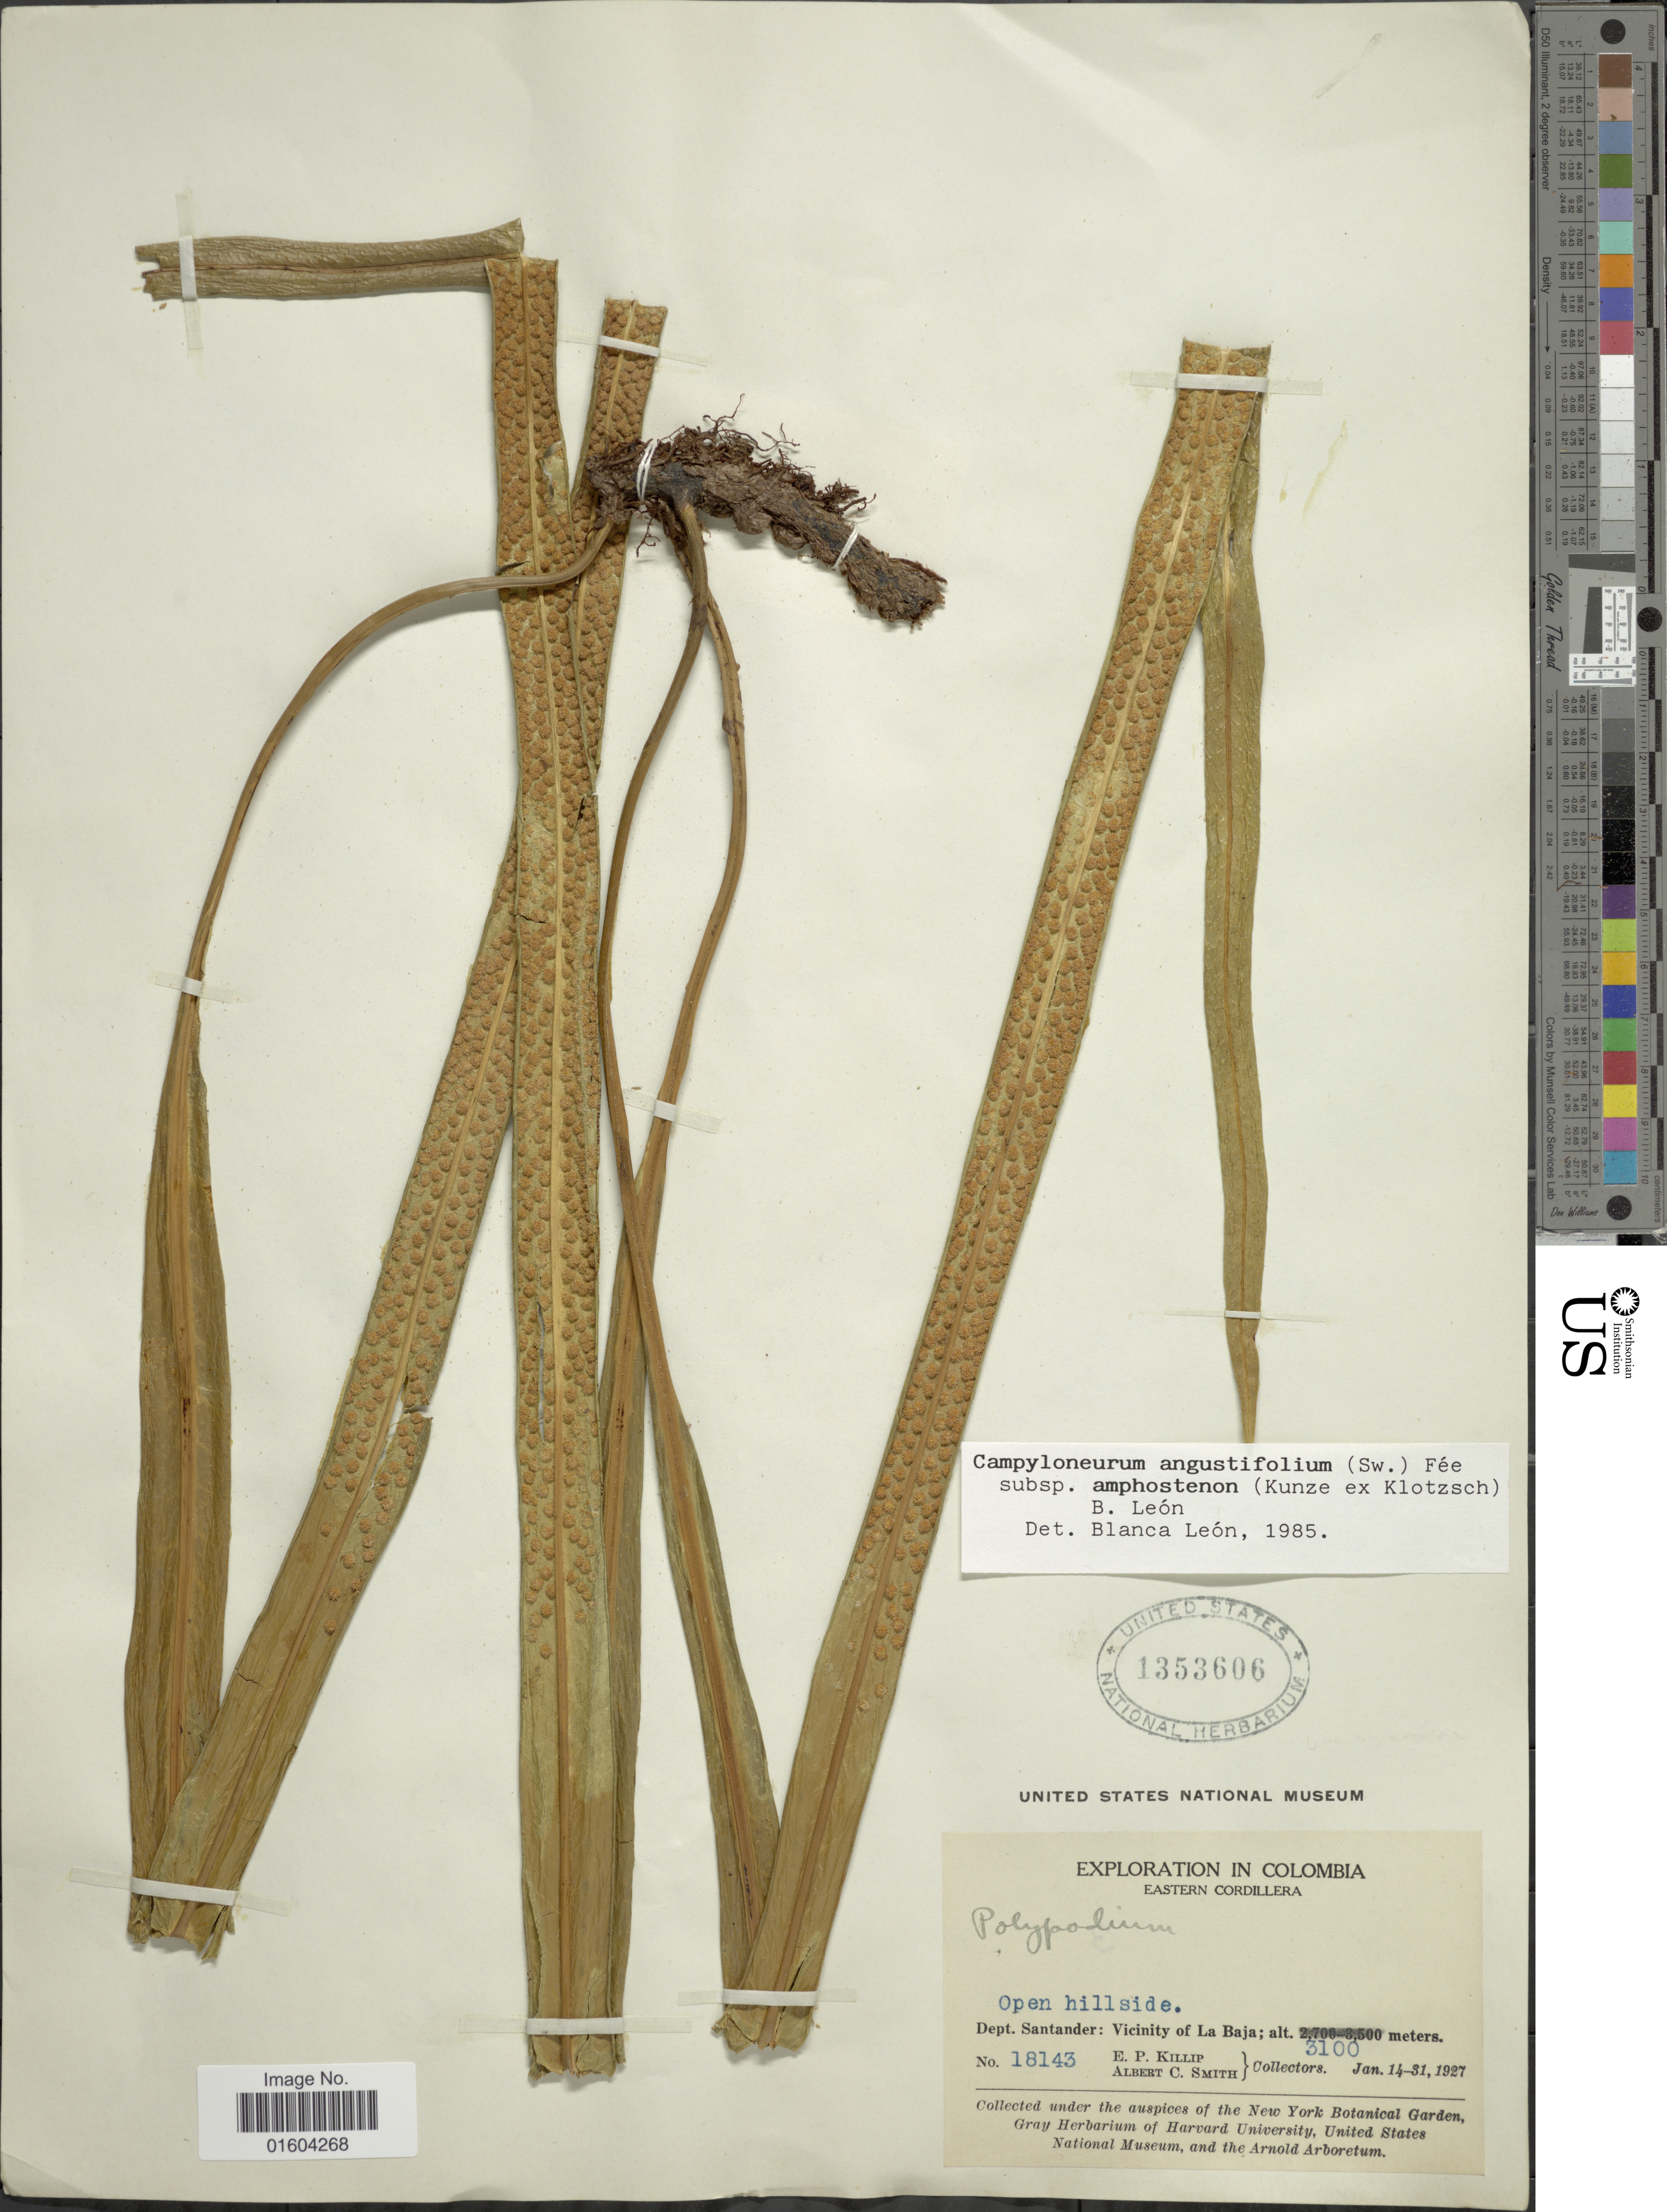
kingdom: Plantae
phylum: Tracheophyta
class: Polypodiopsida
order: Polypodiales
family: Polypodiaceae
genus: Campyloneurum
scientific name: Campyloneurum densifolium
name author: (Hieron.) Lellinger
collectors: E. P. Killip & A. C. Smith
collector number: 18143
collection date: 1927-01-14/1927-01-31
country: Colombia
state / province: Santander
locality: Dept. Santander: Vicinity of La Baja, Eastern Cordillera.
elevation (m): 3100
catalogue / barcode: US 1353606